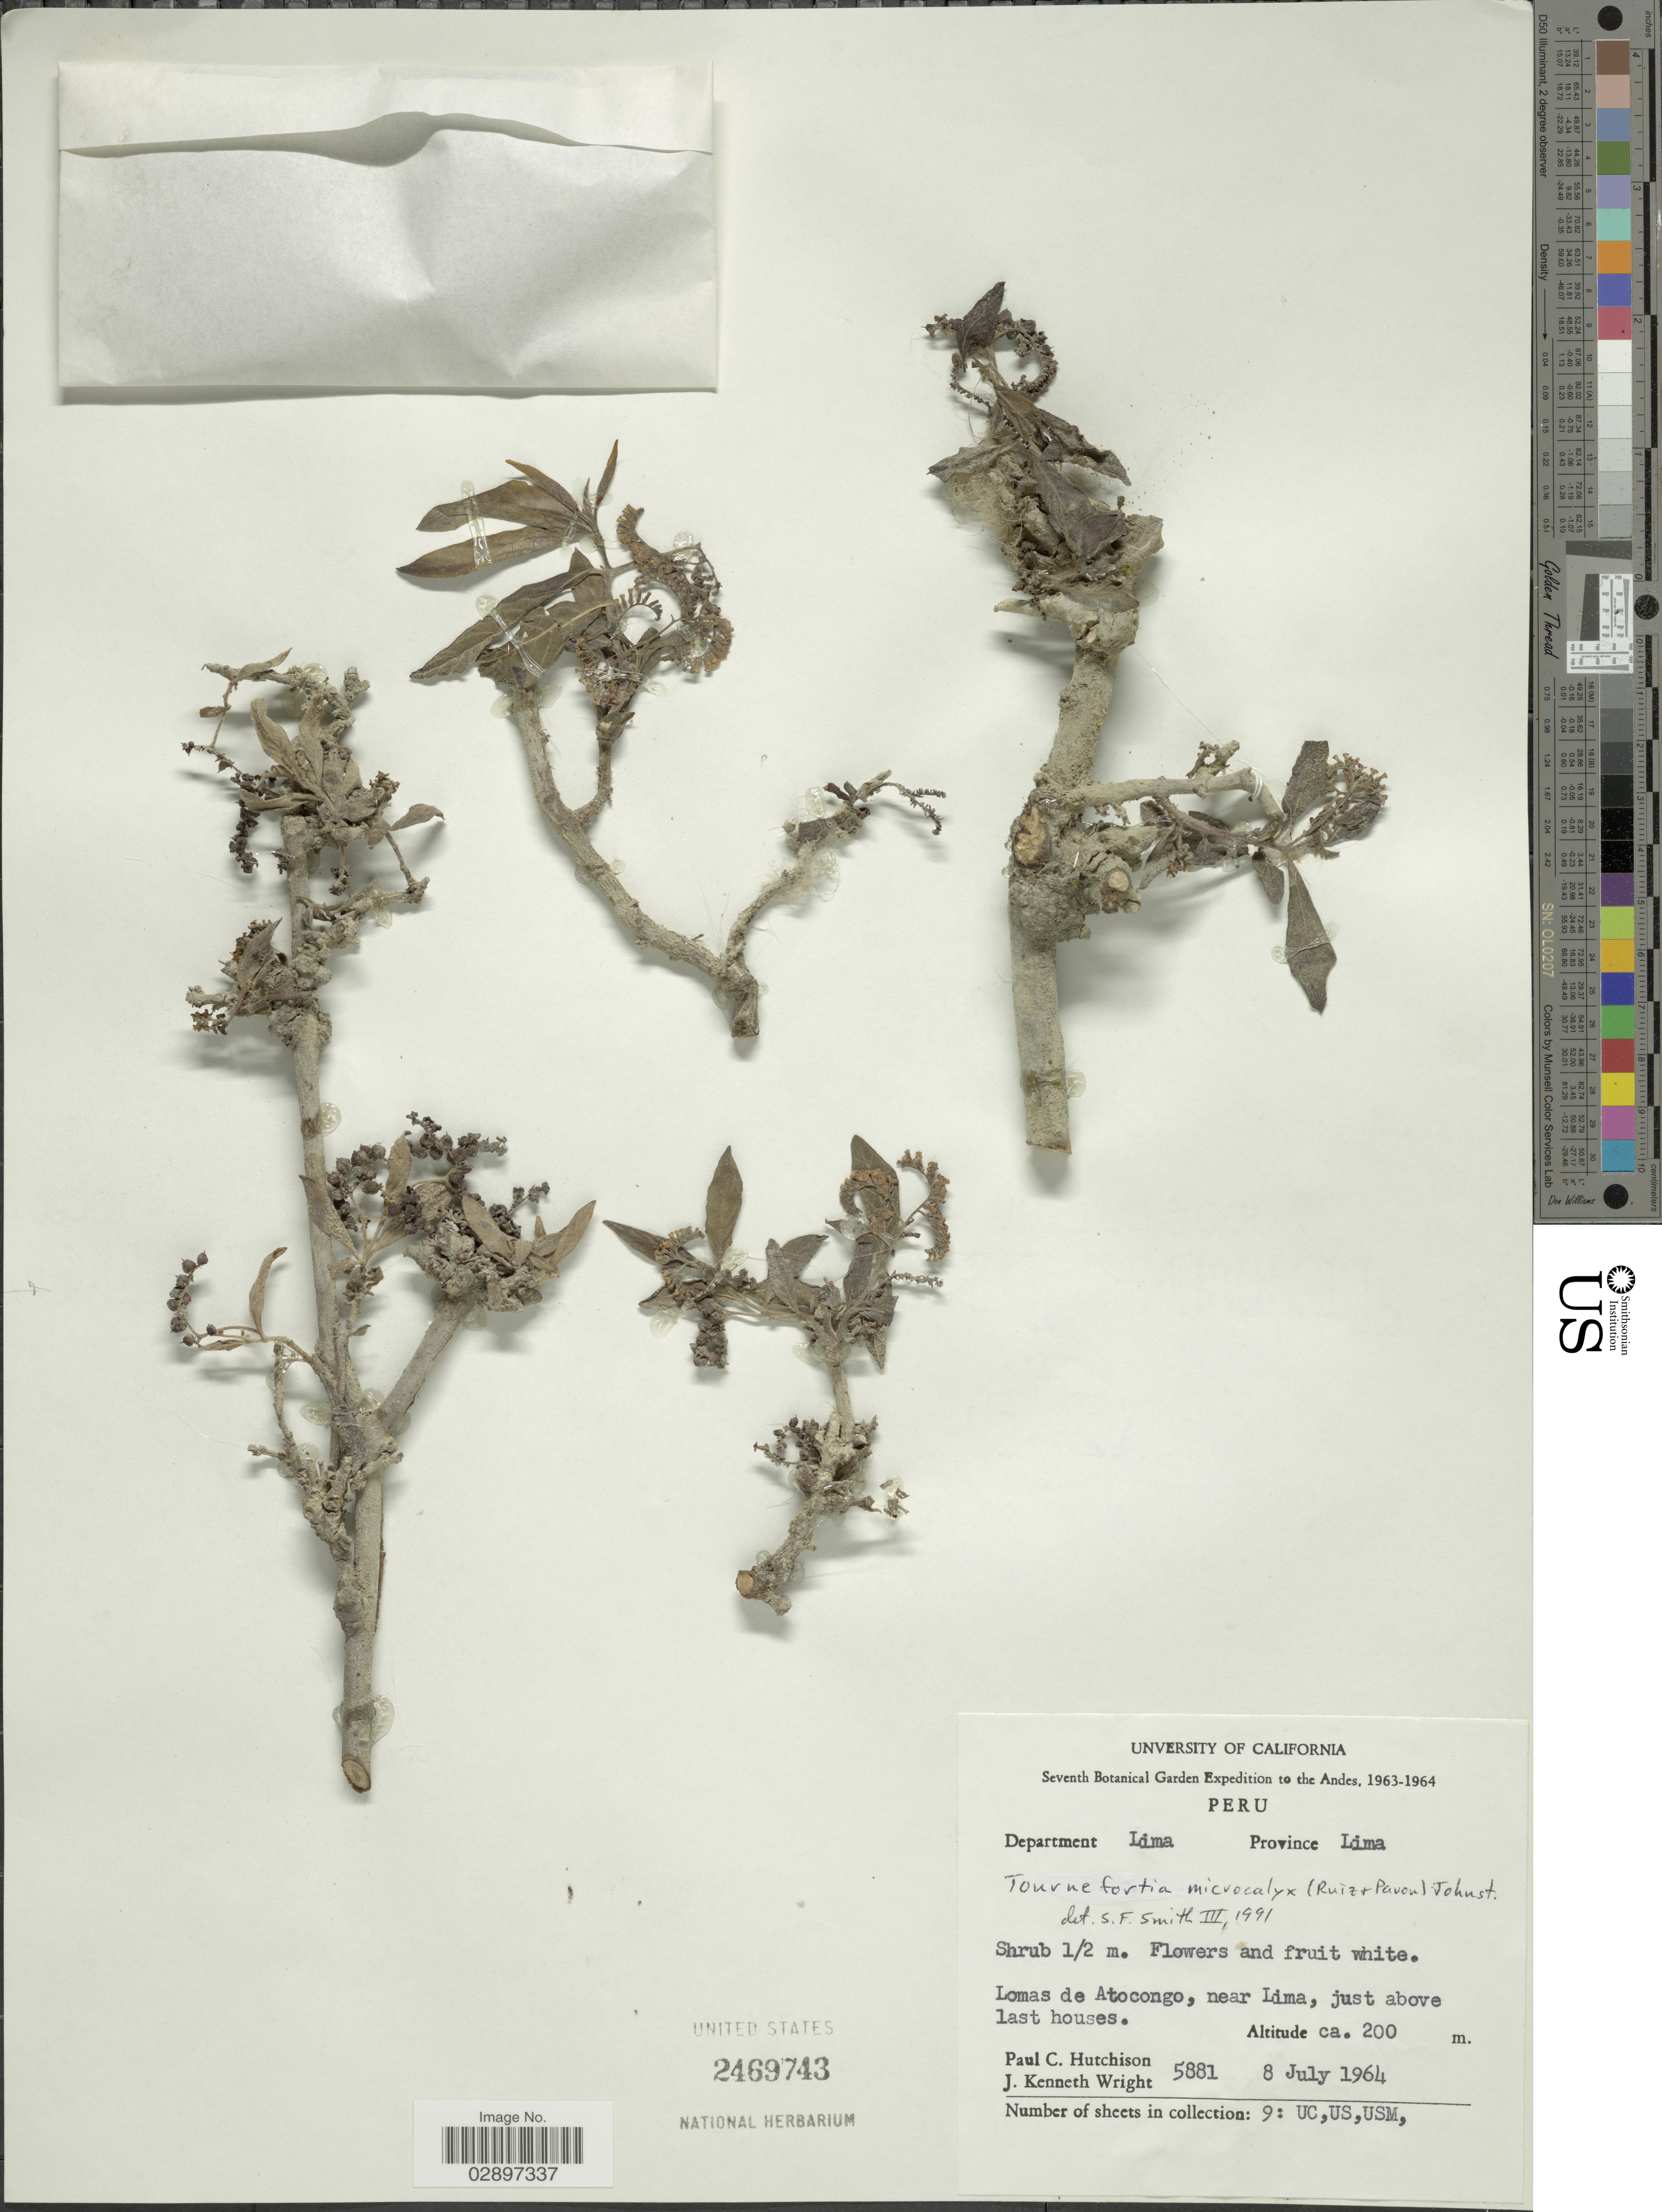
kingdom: Plantae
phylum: Tracheophyta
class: Magnoliopsida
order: Boraginales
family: Heliotropiaceae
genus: Tournefortia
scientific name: Tournefortia microcalyx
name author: (Ruiz & Pav.) I.M. Johnst.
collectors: P. C. Hutchison & J. K. Wright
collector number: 5881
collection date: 1964-07-08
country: Peru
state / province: Lima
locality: Lomas de Atocongo, near Lima, just above last houses. The Andes.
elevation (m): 200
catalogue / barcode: US 2469743